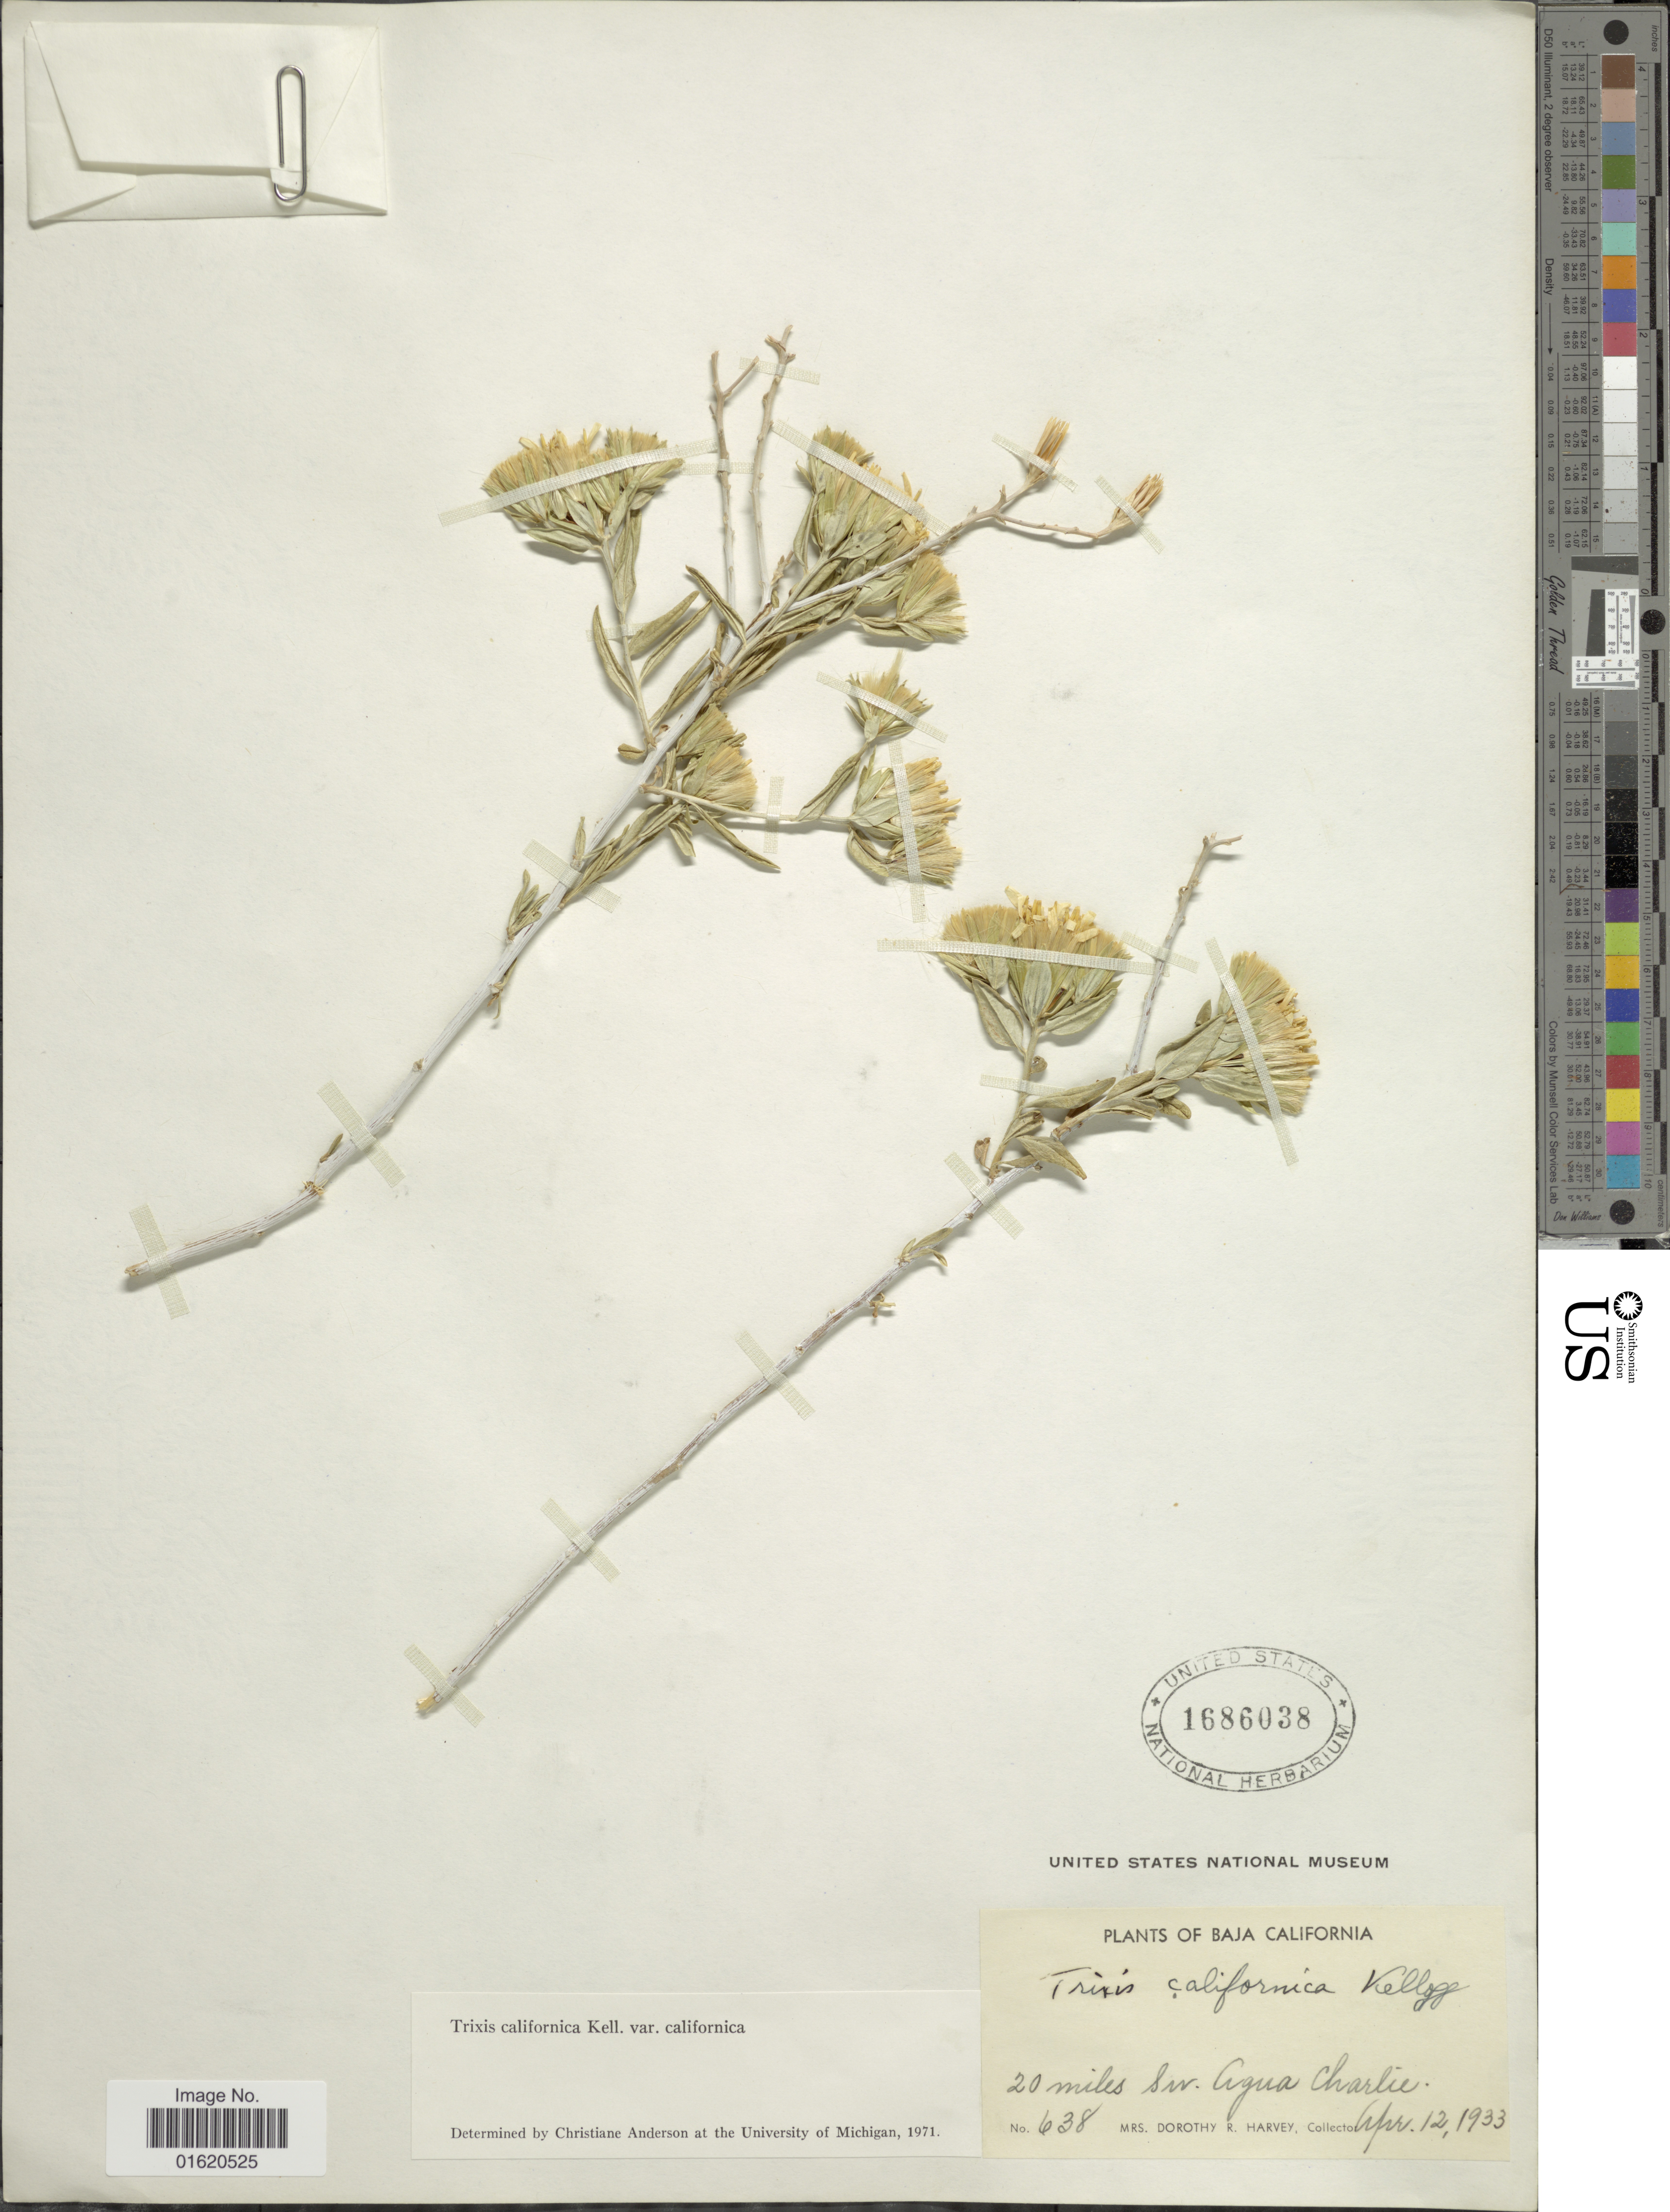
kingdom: Plantae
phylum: Tracheophyta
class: Magnoliopsida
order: Asterales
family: Asteraceae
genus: Trixis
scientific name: Trixis californica var. californica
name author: Kellogg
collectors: Harvey, Mrs. D. R.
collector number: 638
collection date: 1933-04-12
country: Mexico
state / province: Baja California Norte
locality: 20 miles Sur. Agua Charlie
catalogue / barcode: US 1686038